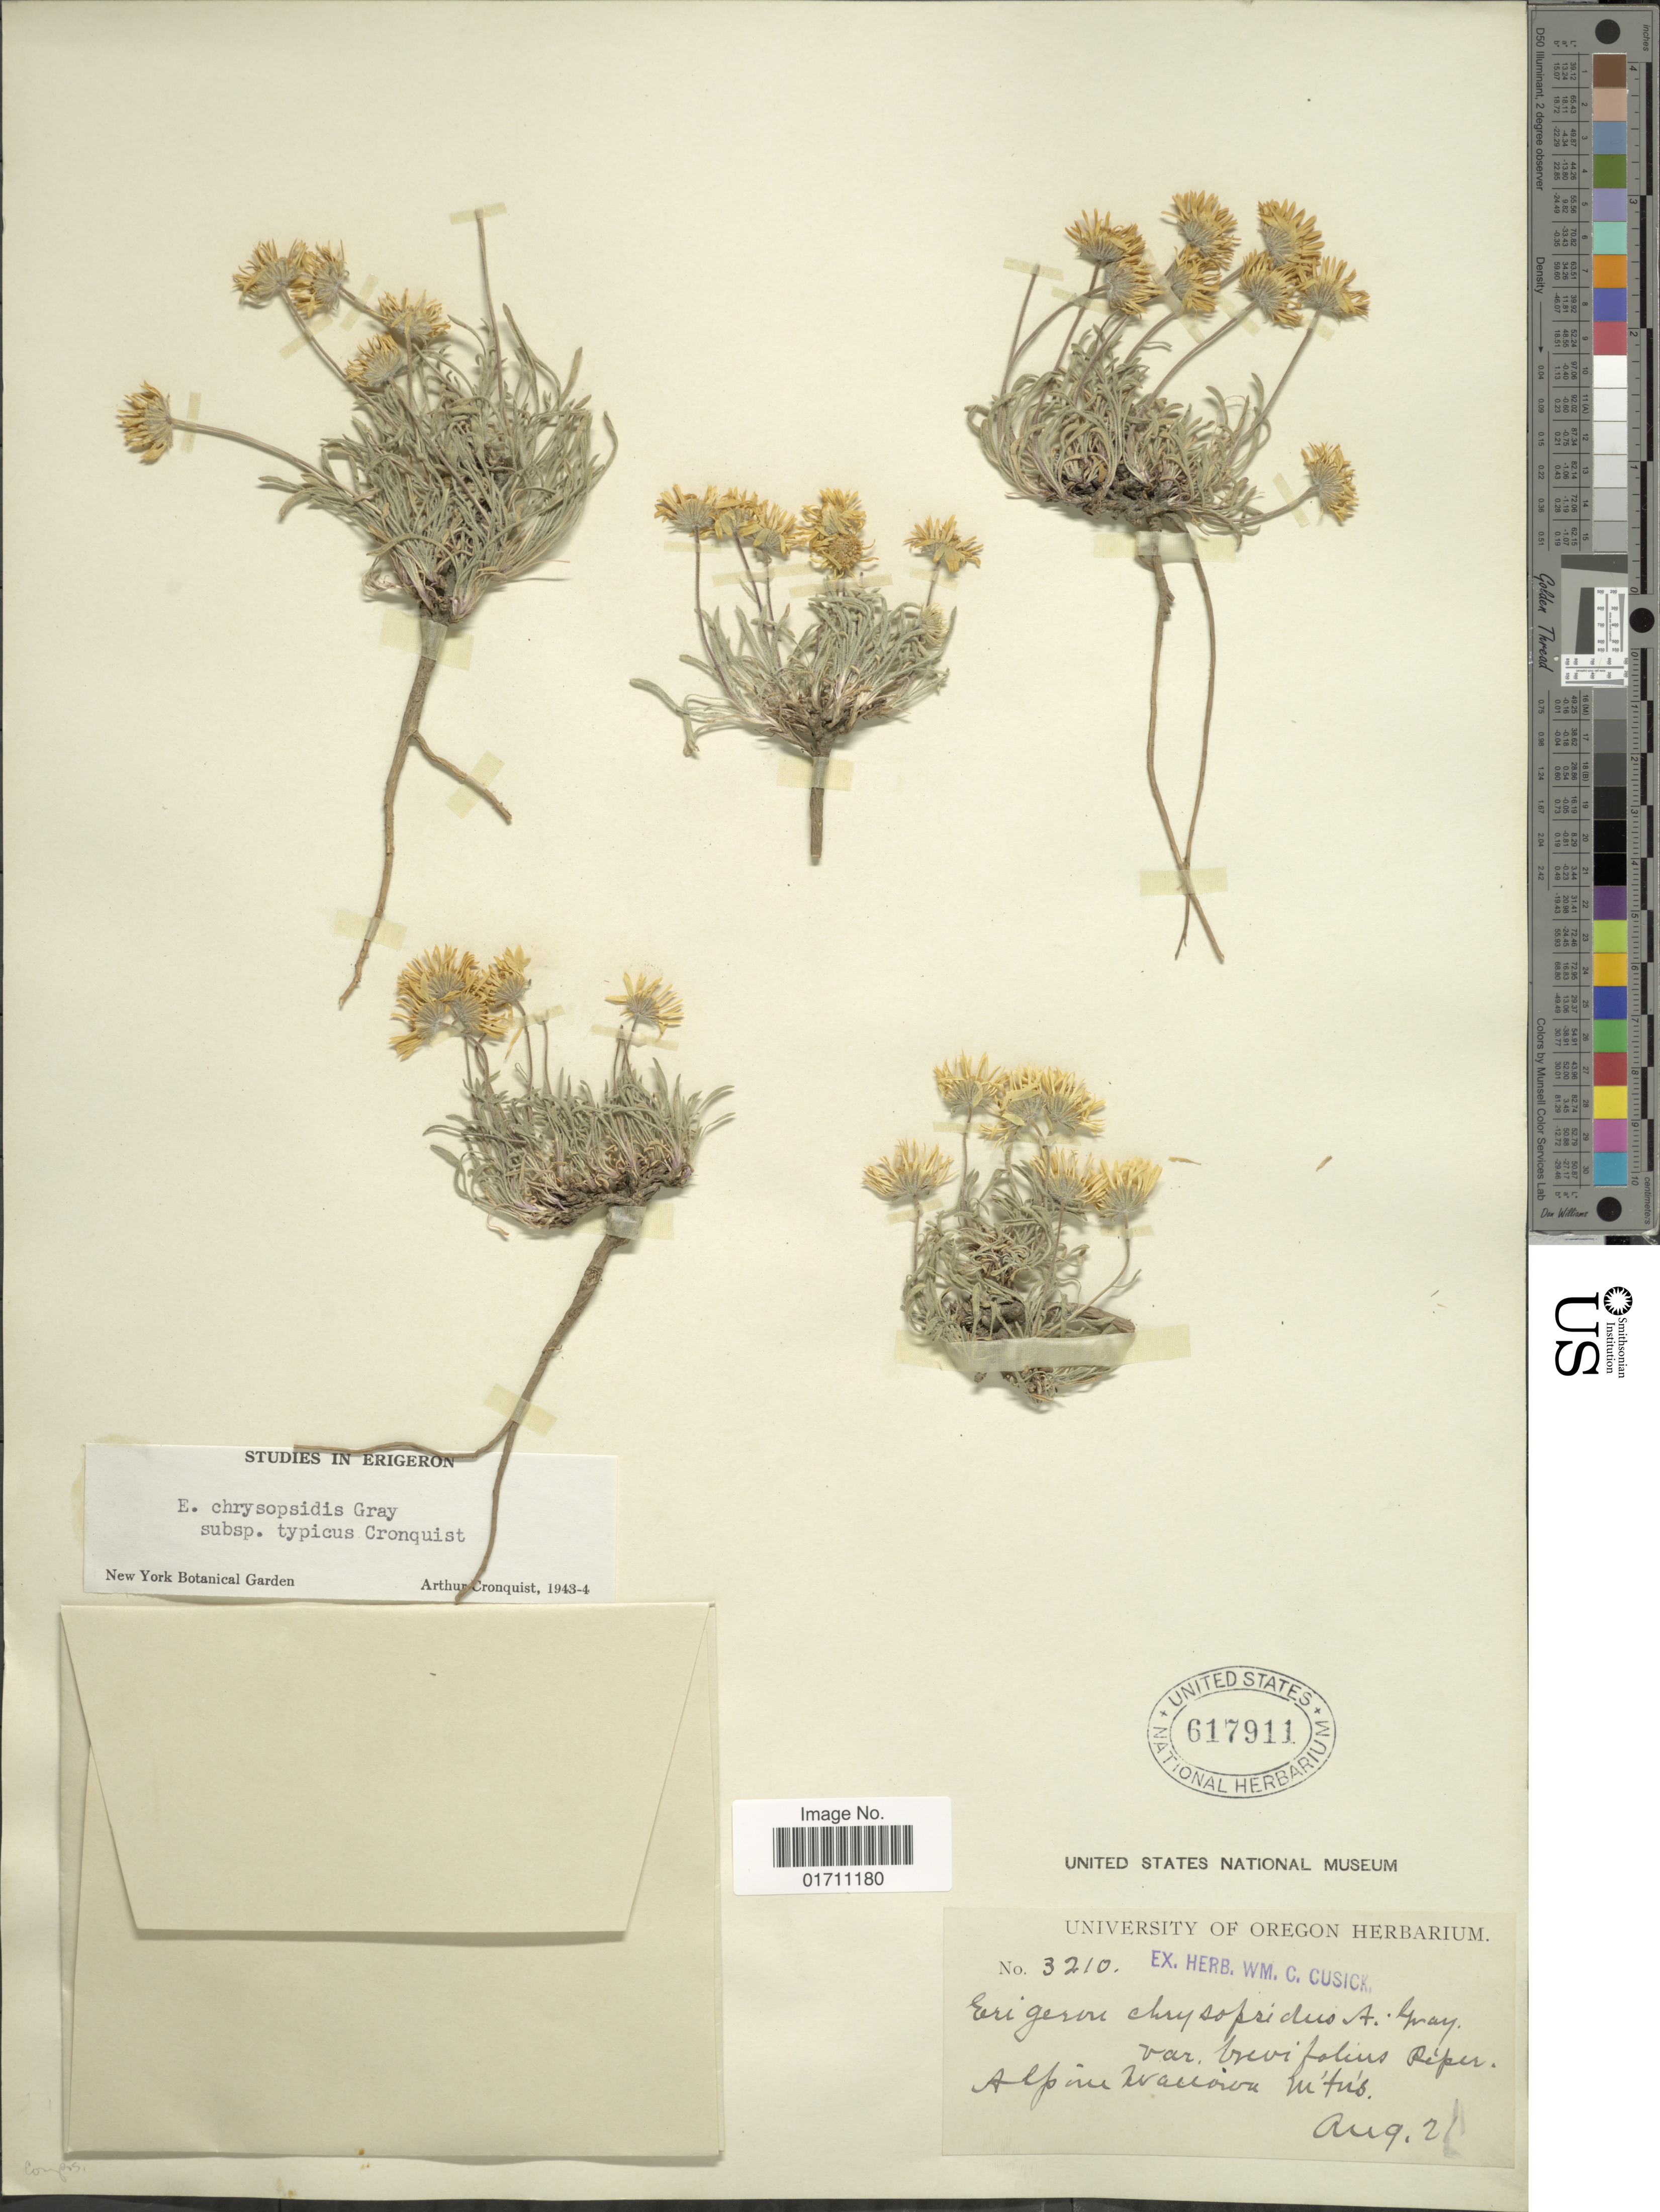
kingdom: Plantae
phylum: Tracheophyta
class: Magnoliopsida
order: Asterales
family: Asteraceae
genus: Erigeron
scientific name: Erigeron chrysopsidis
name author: A. Gray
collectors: ex herb. Wm. C. Cusick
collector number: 3210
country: United States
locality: Alpine Wallowa Mtns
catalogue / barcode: US 617911